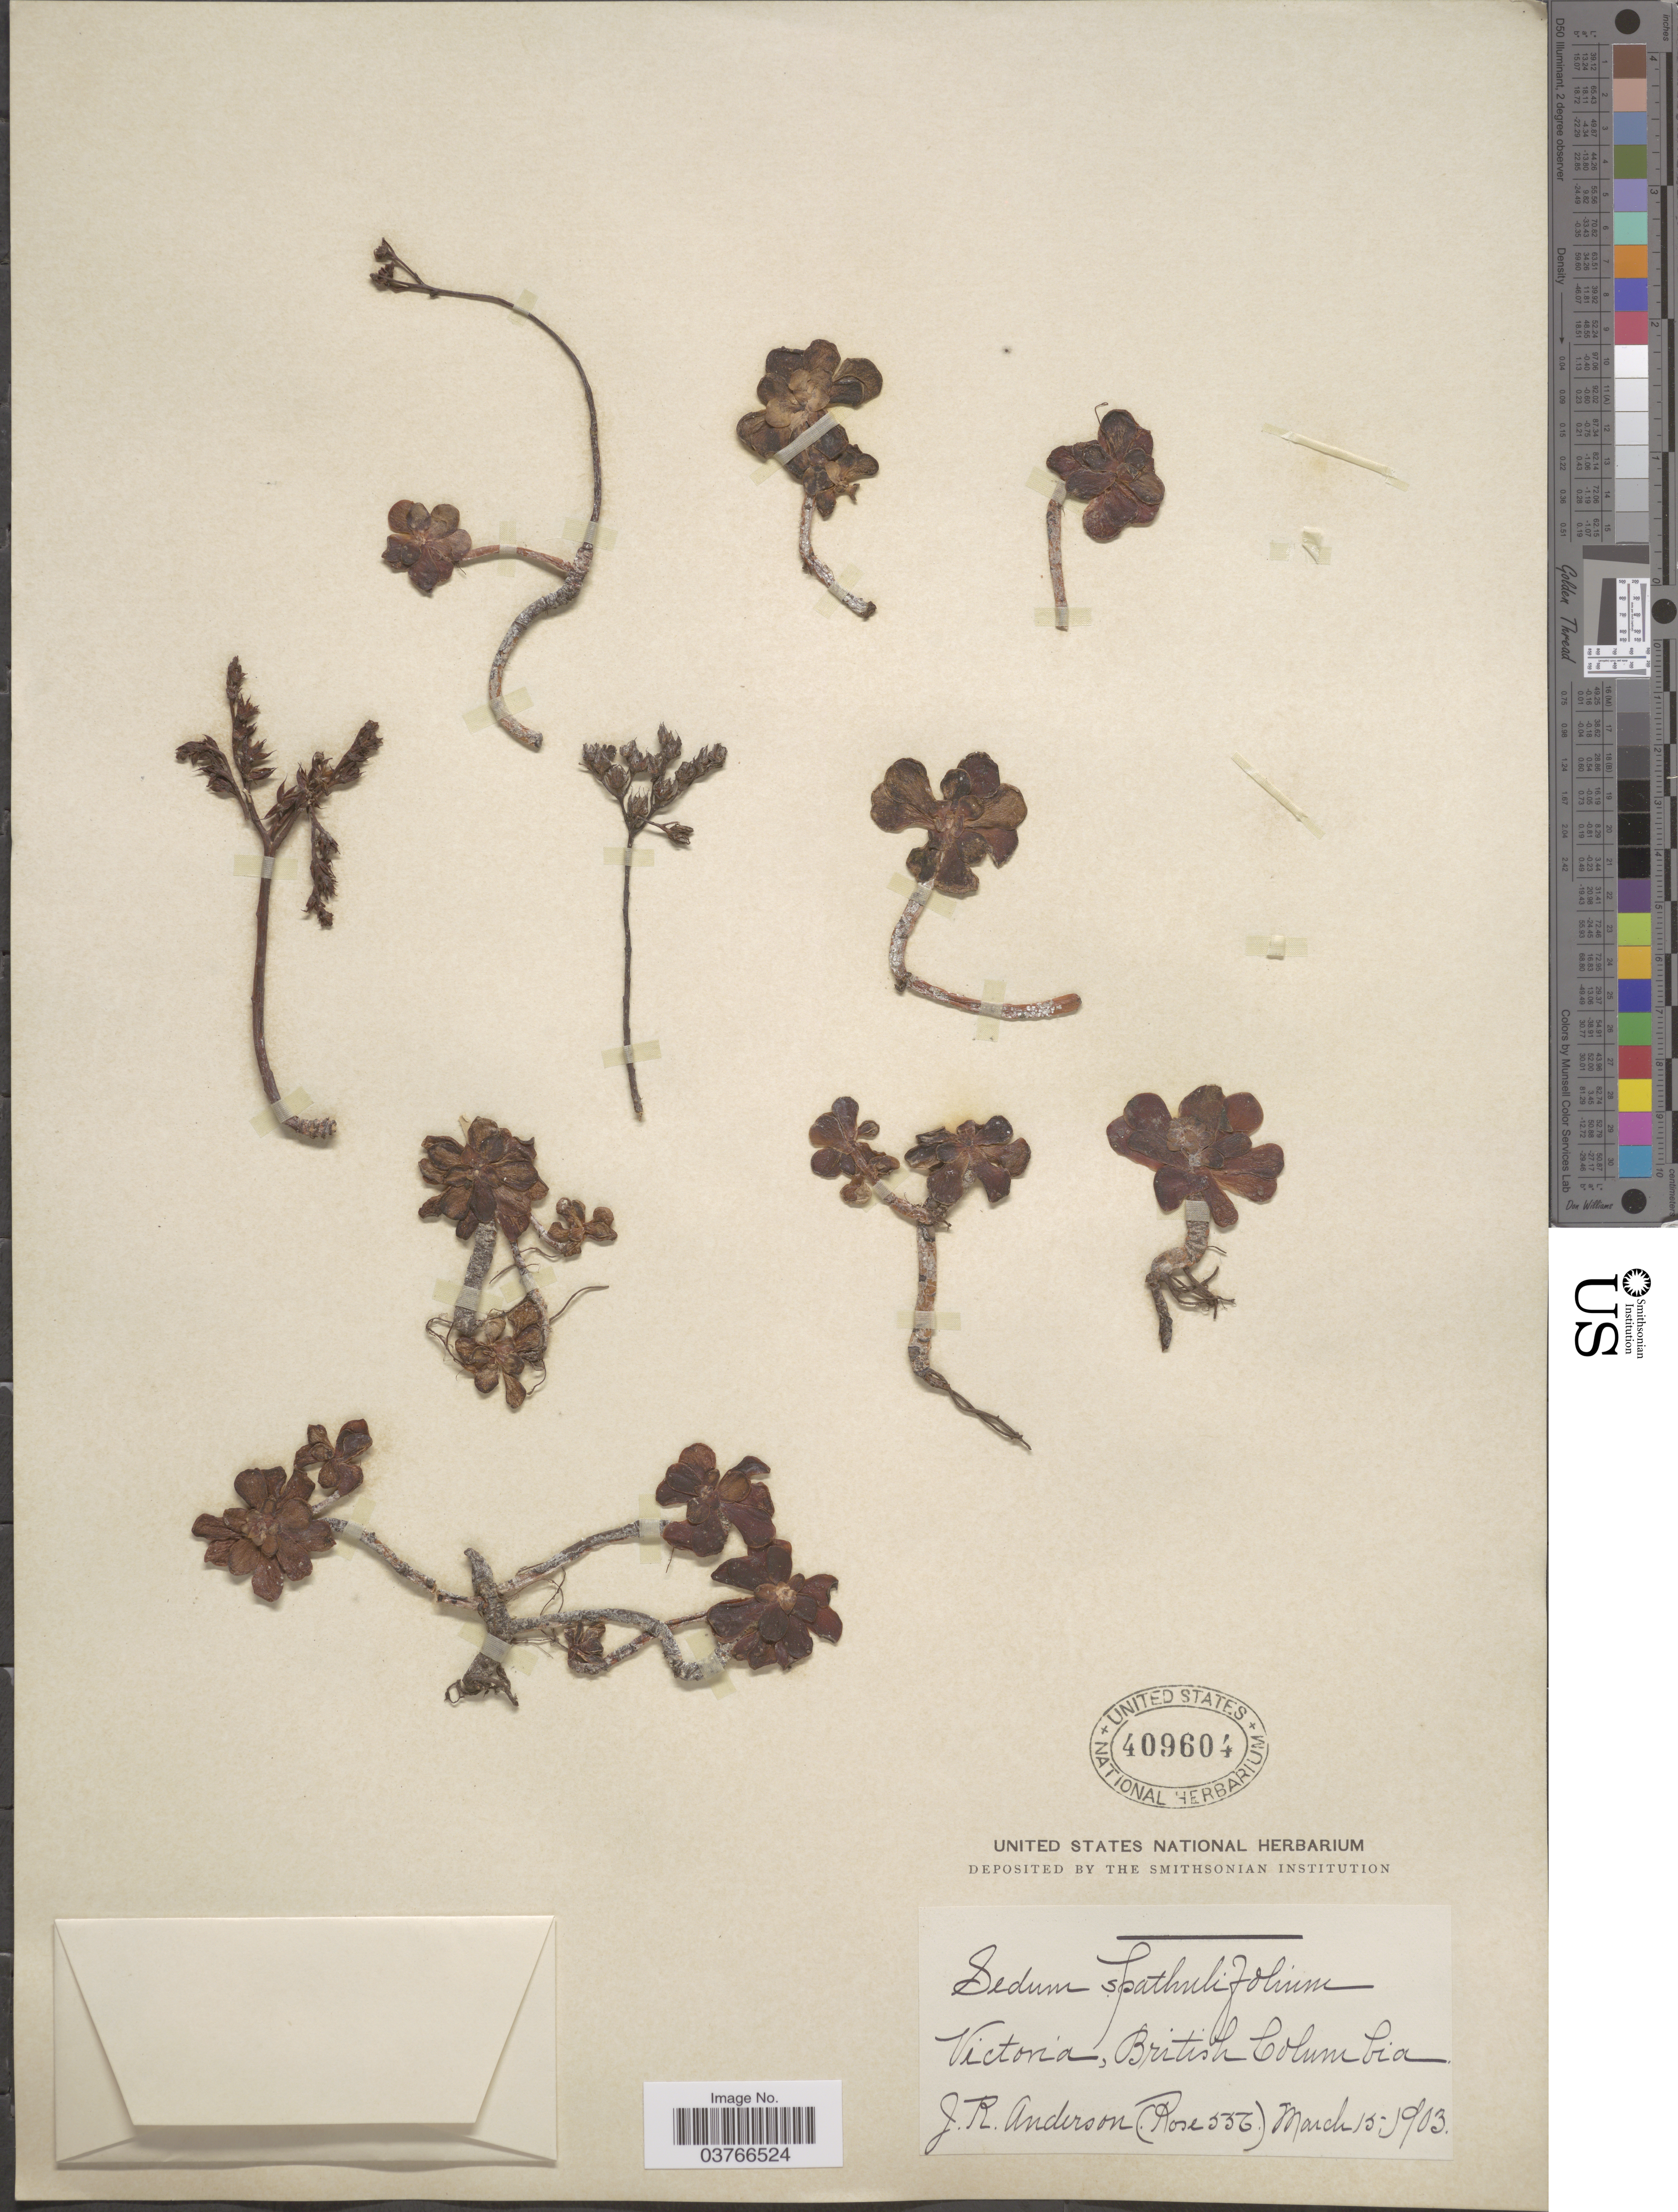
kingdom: Plantae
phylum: Tracheophyta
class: Magnoliopsida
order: Saxifragales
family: Crassulaceae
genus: Sedum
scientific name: Sedum spathulifolium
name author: Hook.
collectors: J. R. Anderson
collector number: Rose556?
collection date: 1903-03-15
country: Canada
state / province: British Columbia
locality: Victoria.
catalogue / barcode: US 409604